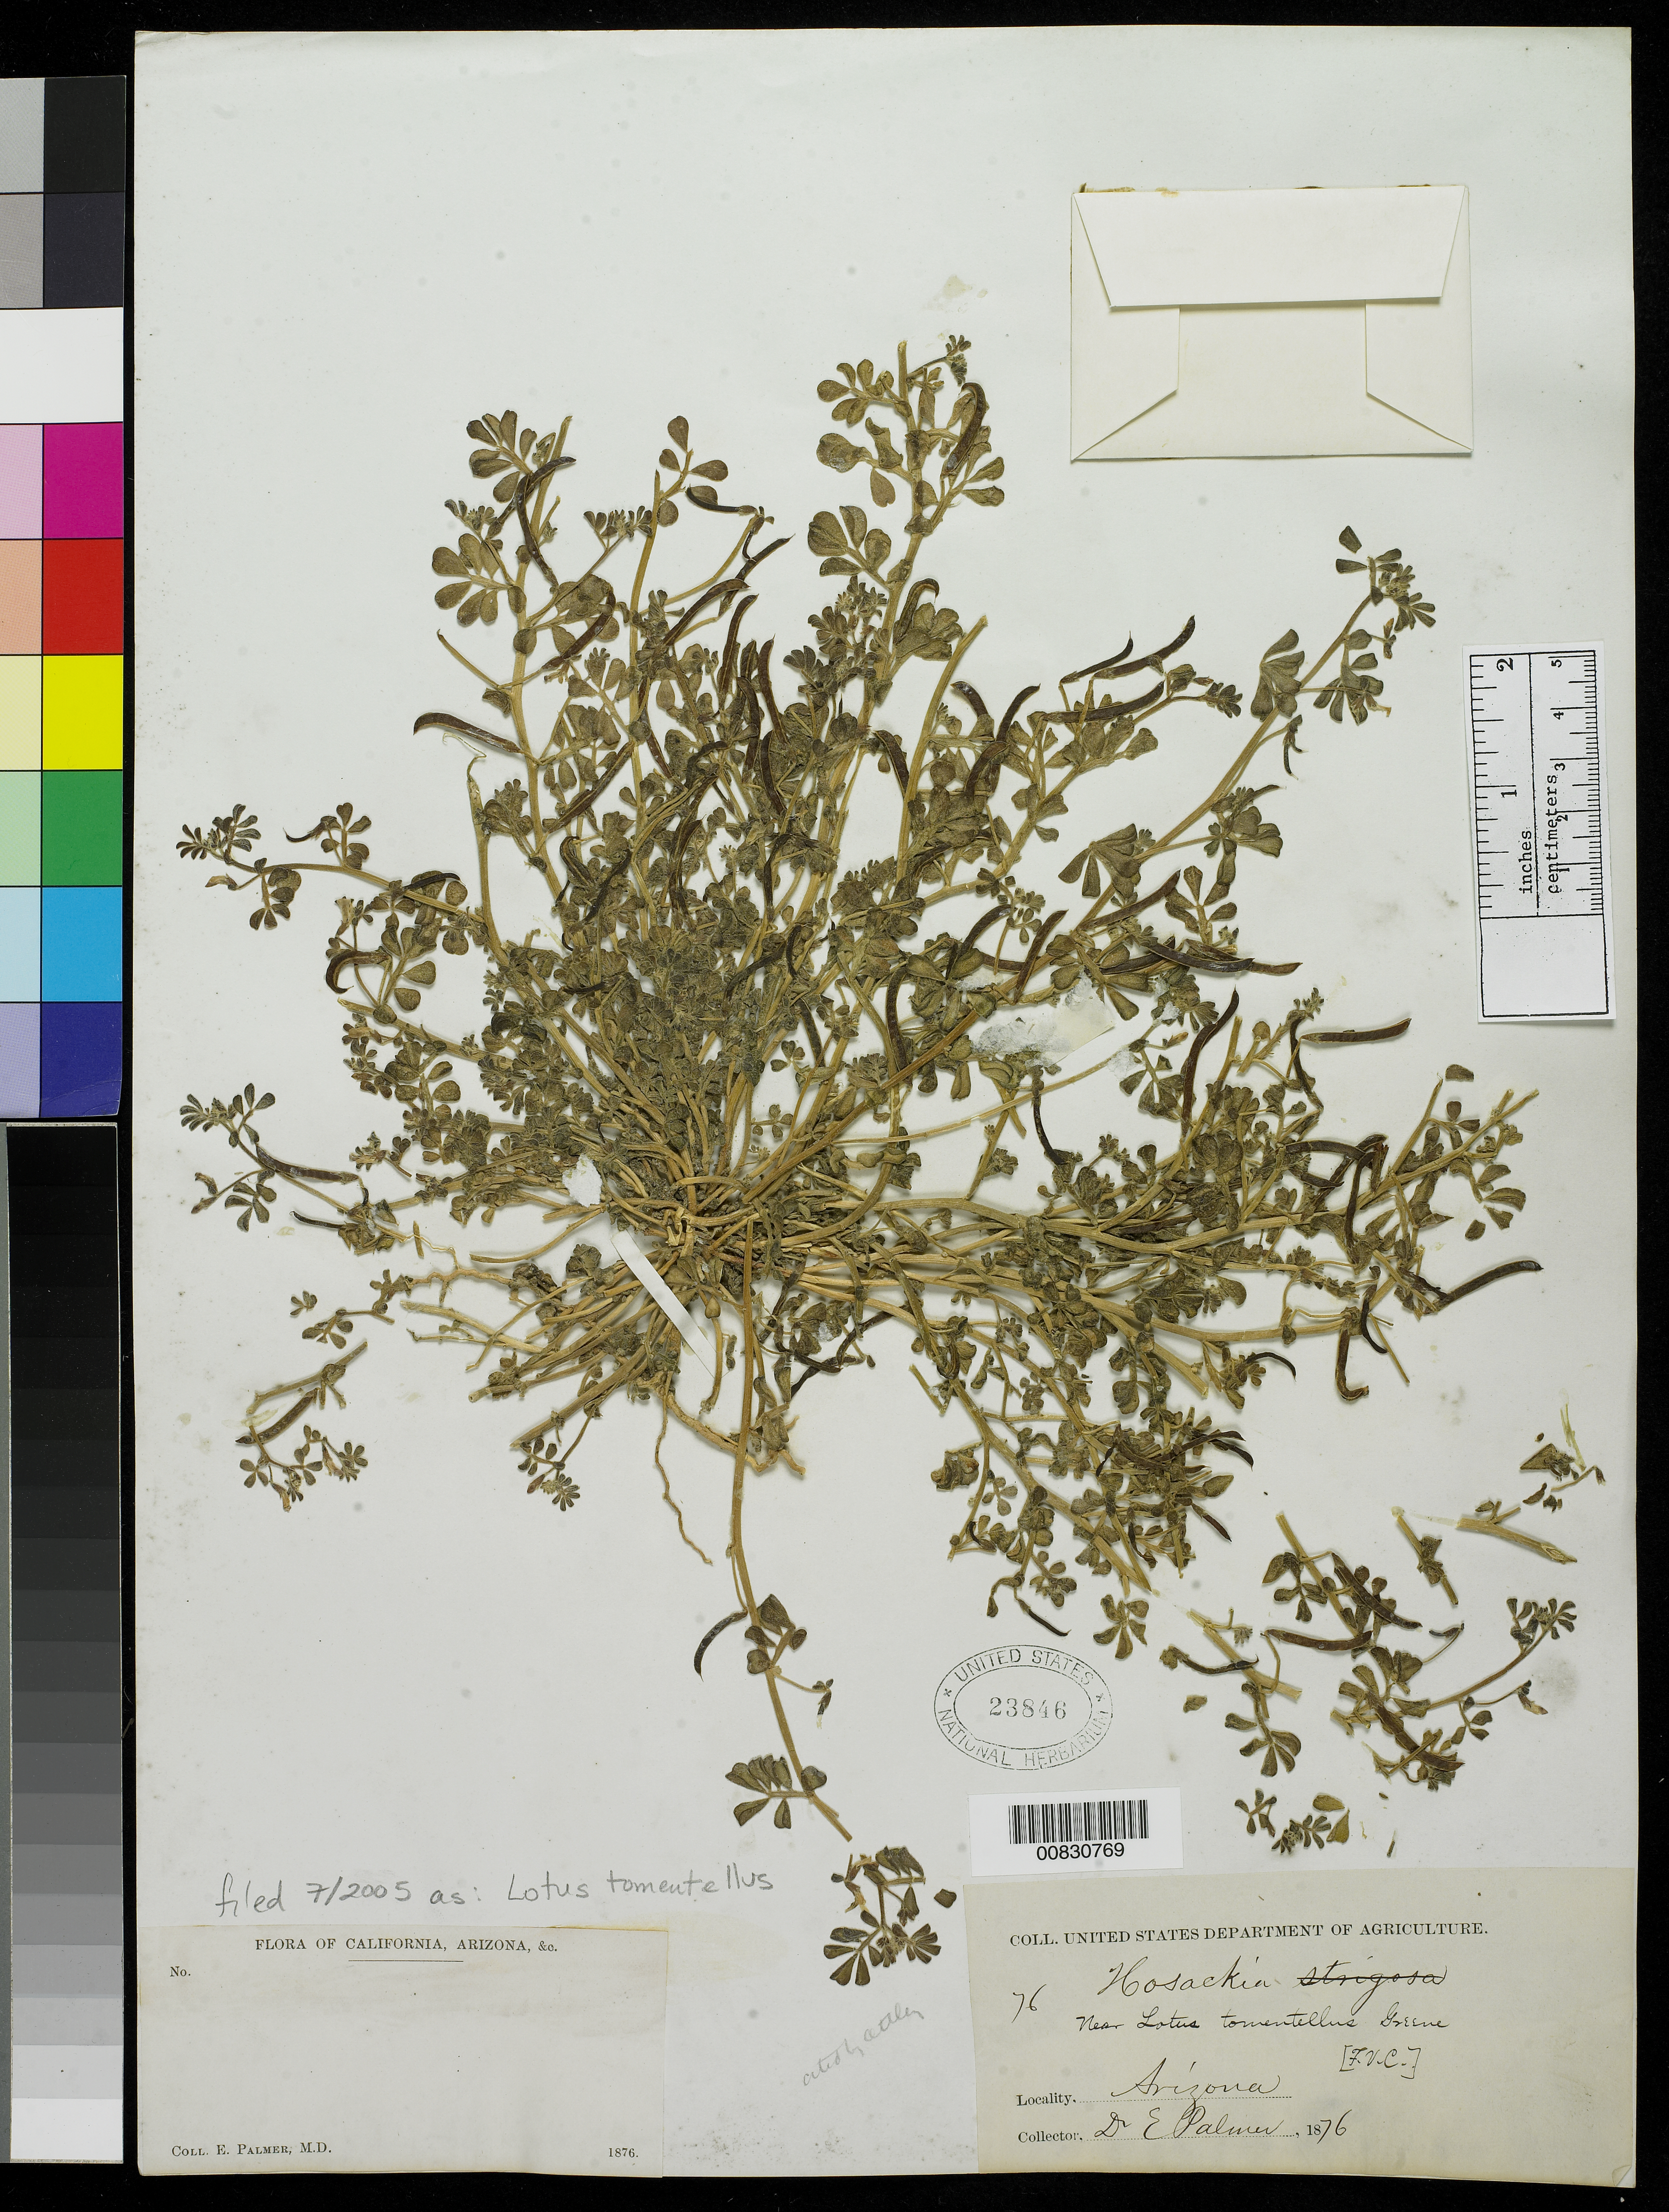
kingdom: Plantae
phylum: Tracheophyta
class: Magnoliopsida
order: Fabales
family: Fabaceae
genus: Ottleya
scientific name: Ottleya strigosa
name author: (Nutt.) D.D. Sokoloff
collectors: E. Palmer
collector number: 76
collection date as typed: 1876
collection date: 1876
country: United States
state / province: Arizona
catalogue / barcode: US 23846